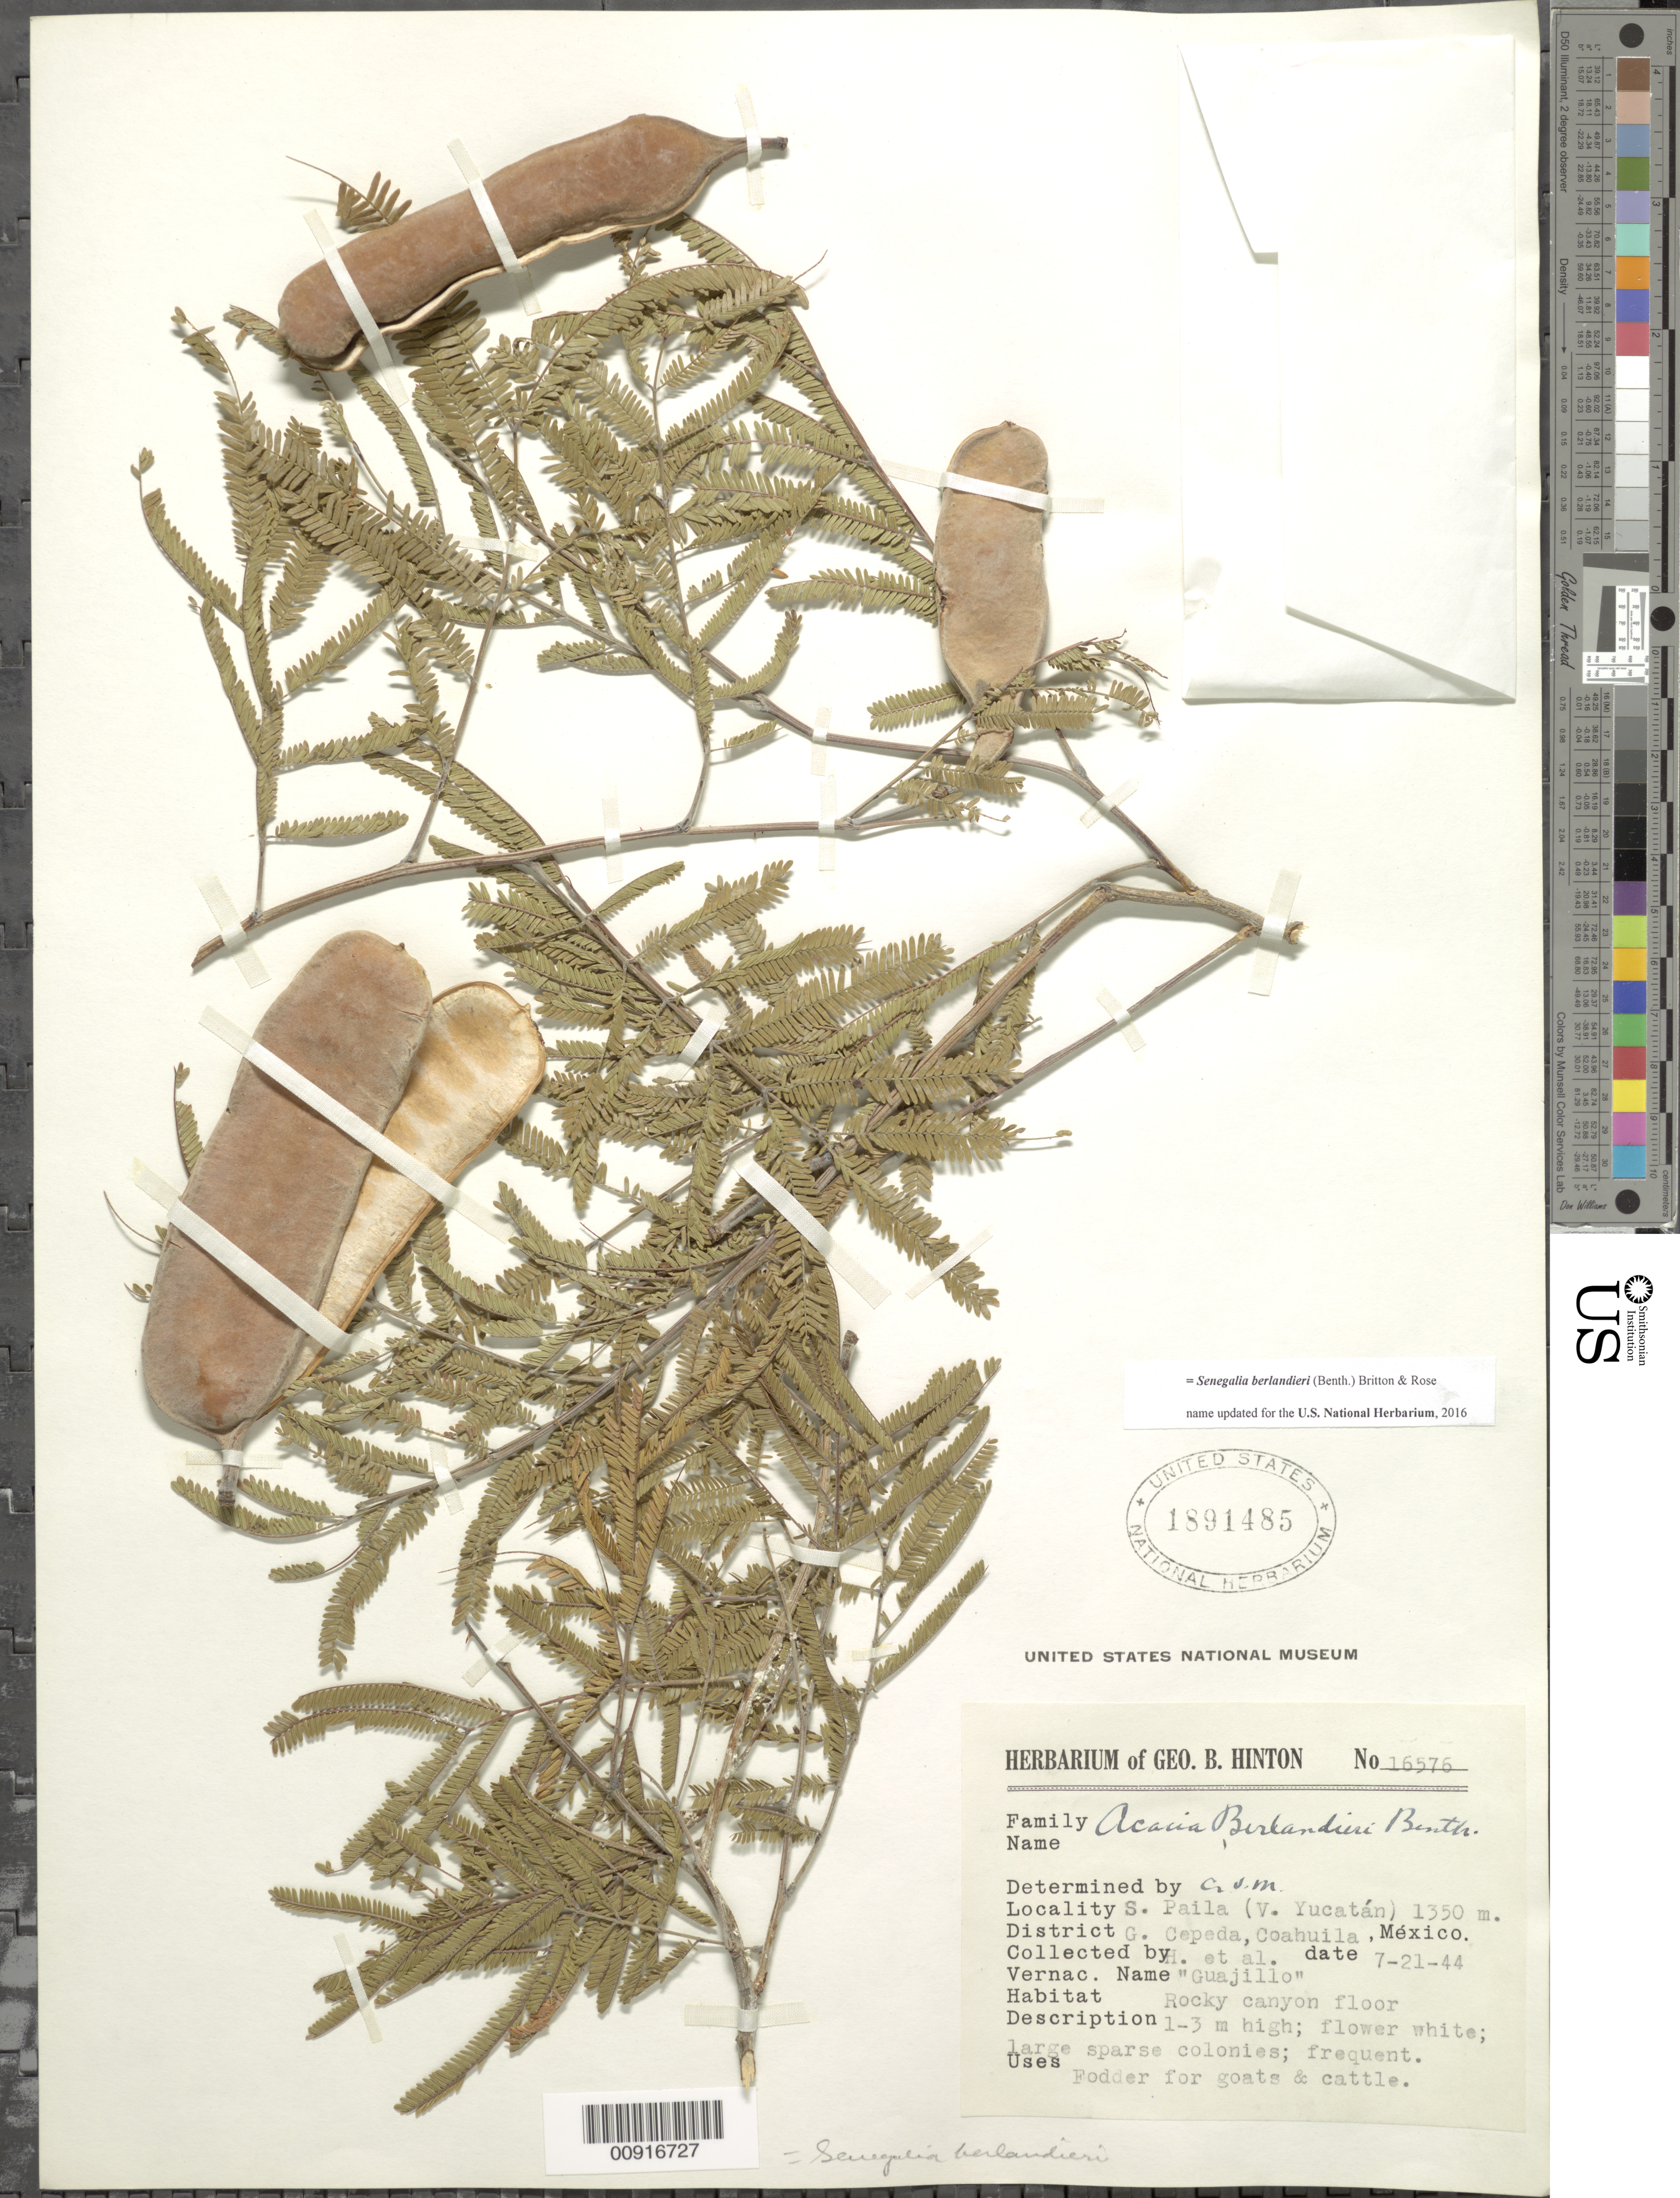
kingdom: Plantae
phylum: Tracheophyta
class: Magnoliopsida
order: Fabales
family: Fabaceae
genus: Senegalia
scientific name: Senegalia berlandieri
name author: (Benth.) Britton & Rose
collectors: G. B. Hinton & et al.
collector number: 16576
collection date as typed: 21 Jul 1944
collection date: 1944-07-21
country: Mexico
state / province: Coahuila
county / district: General Cepeda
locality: S. Paila (V. Yucatán), District General Cepeda, Coahuila.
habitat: Rocky canyon floor.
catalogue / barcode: US 1891485